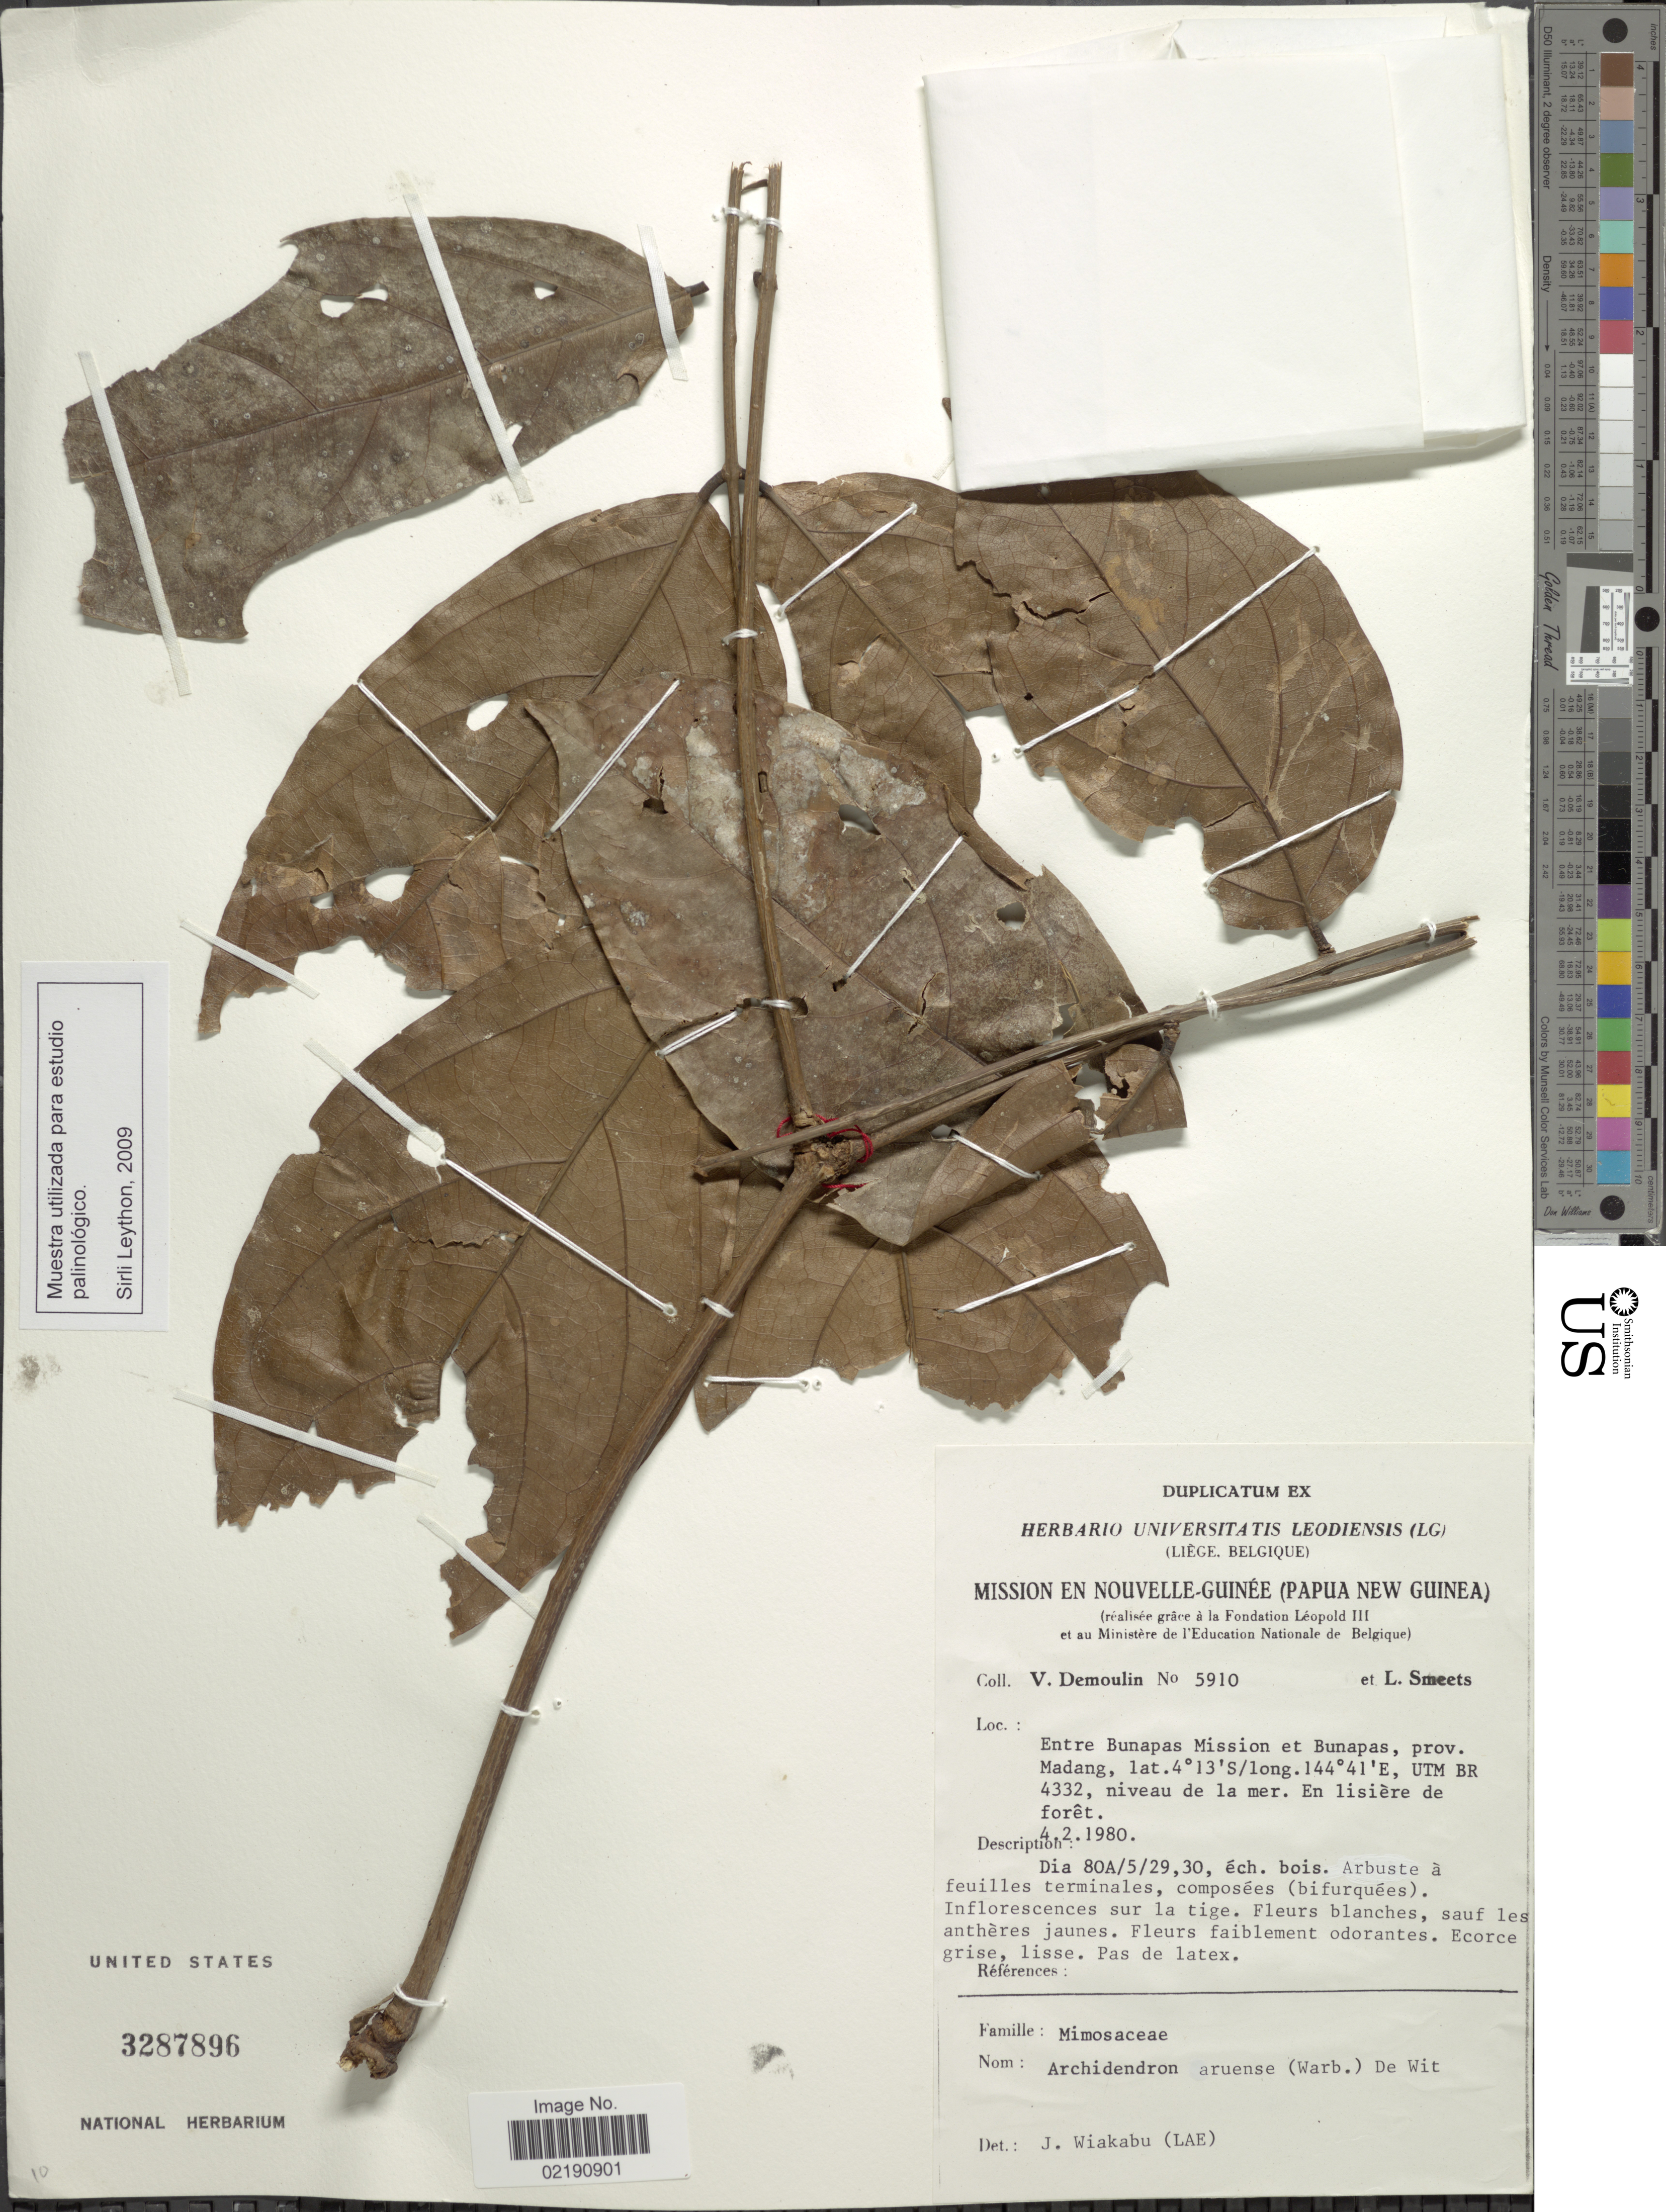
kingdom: Plantae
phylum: Tracheophyta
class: Magnoliopsida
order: Fabales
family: Fabaceae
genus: Archidendron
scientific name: Archidendron aruense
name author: (Warb.) Dewit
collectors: V. Demoulin & L. Smeets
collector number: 5910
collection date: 1980-02-04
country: Papua New Guinea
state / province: Madang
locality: Mission en Nouvelle-Guinée, entre Bunapas Mission et Bunapas, prov. UTM BR 4332, niveau d ela mer. en lisiére de forêt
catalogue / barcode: US 3287896